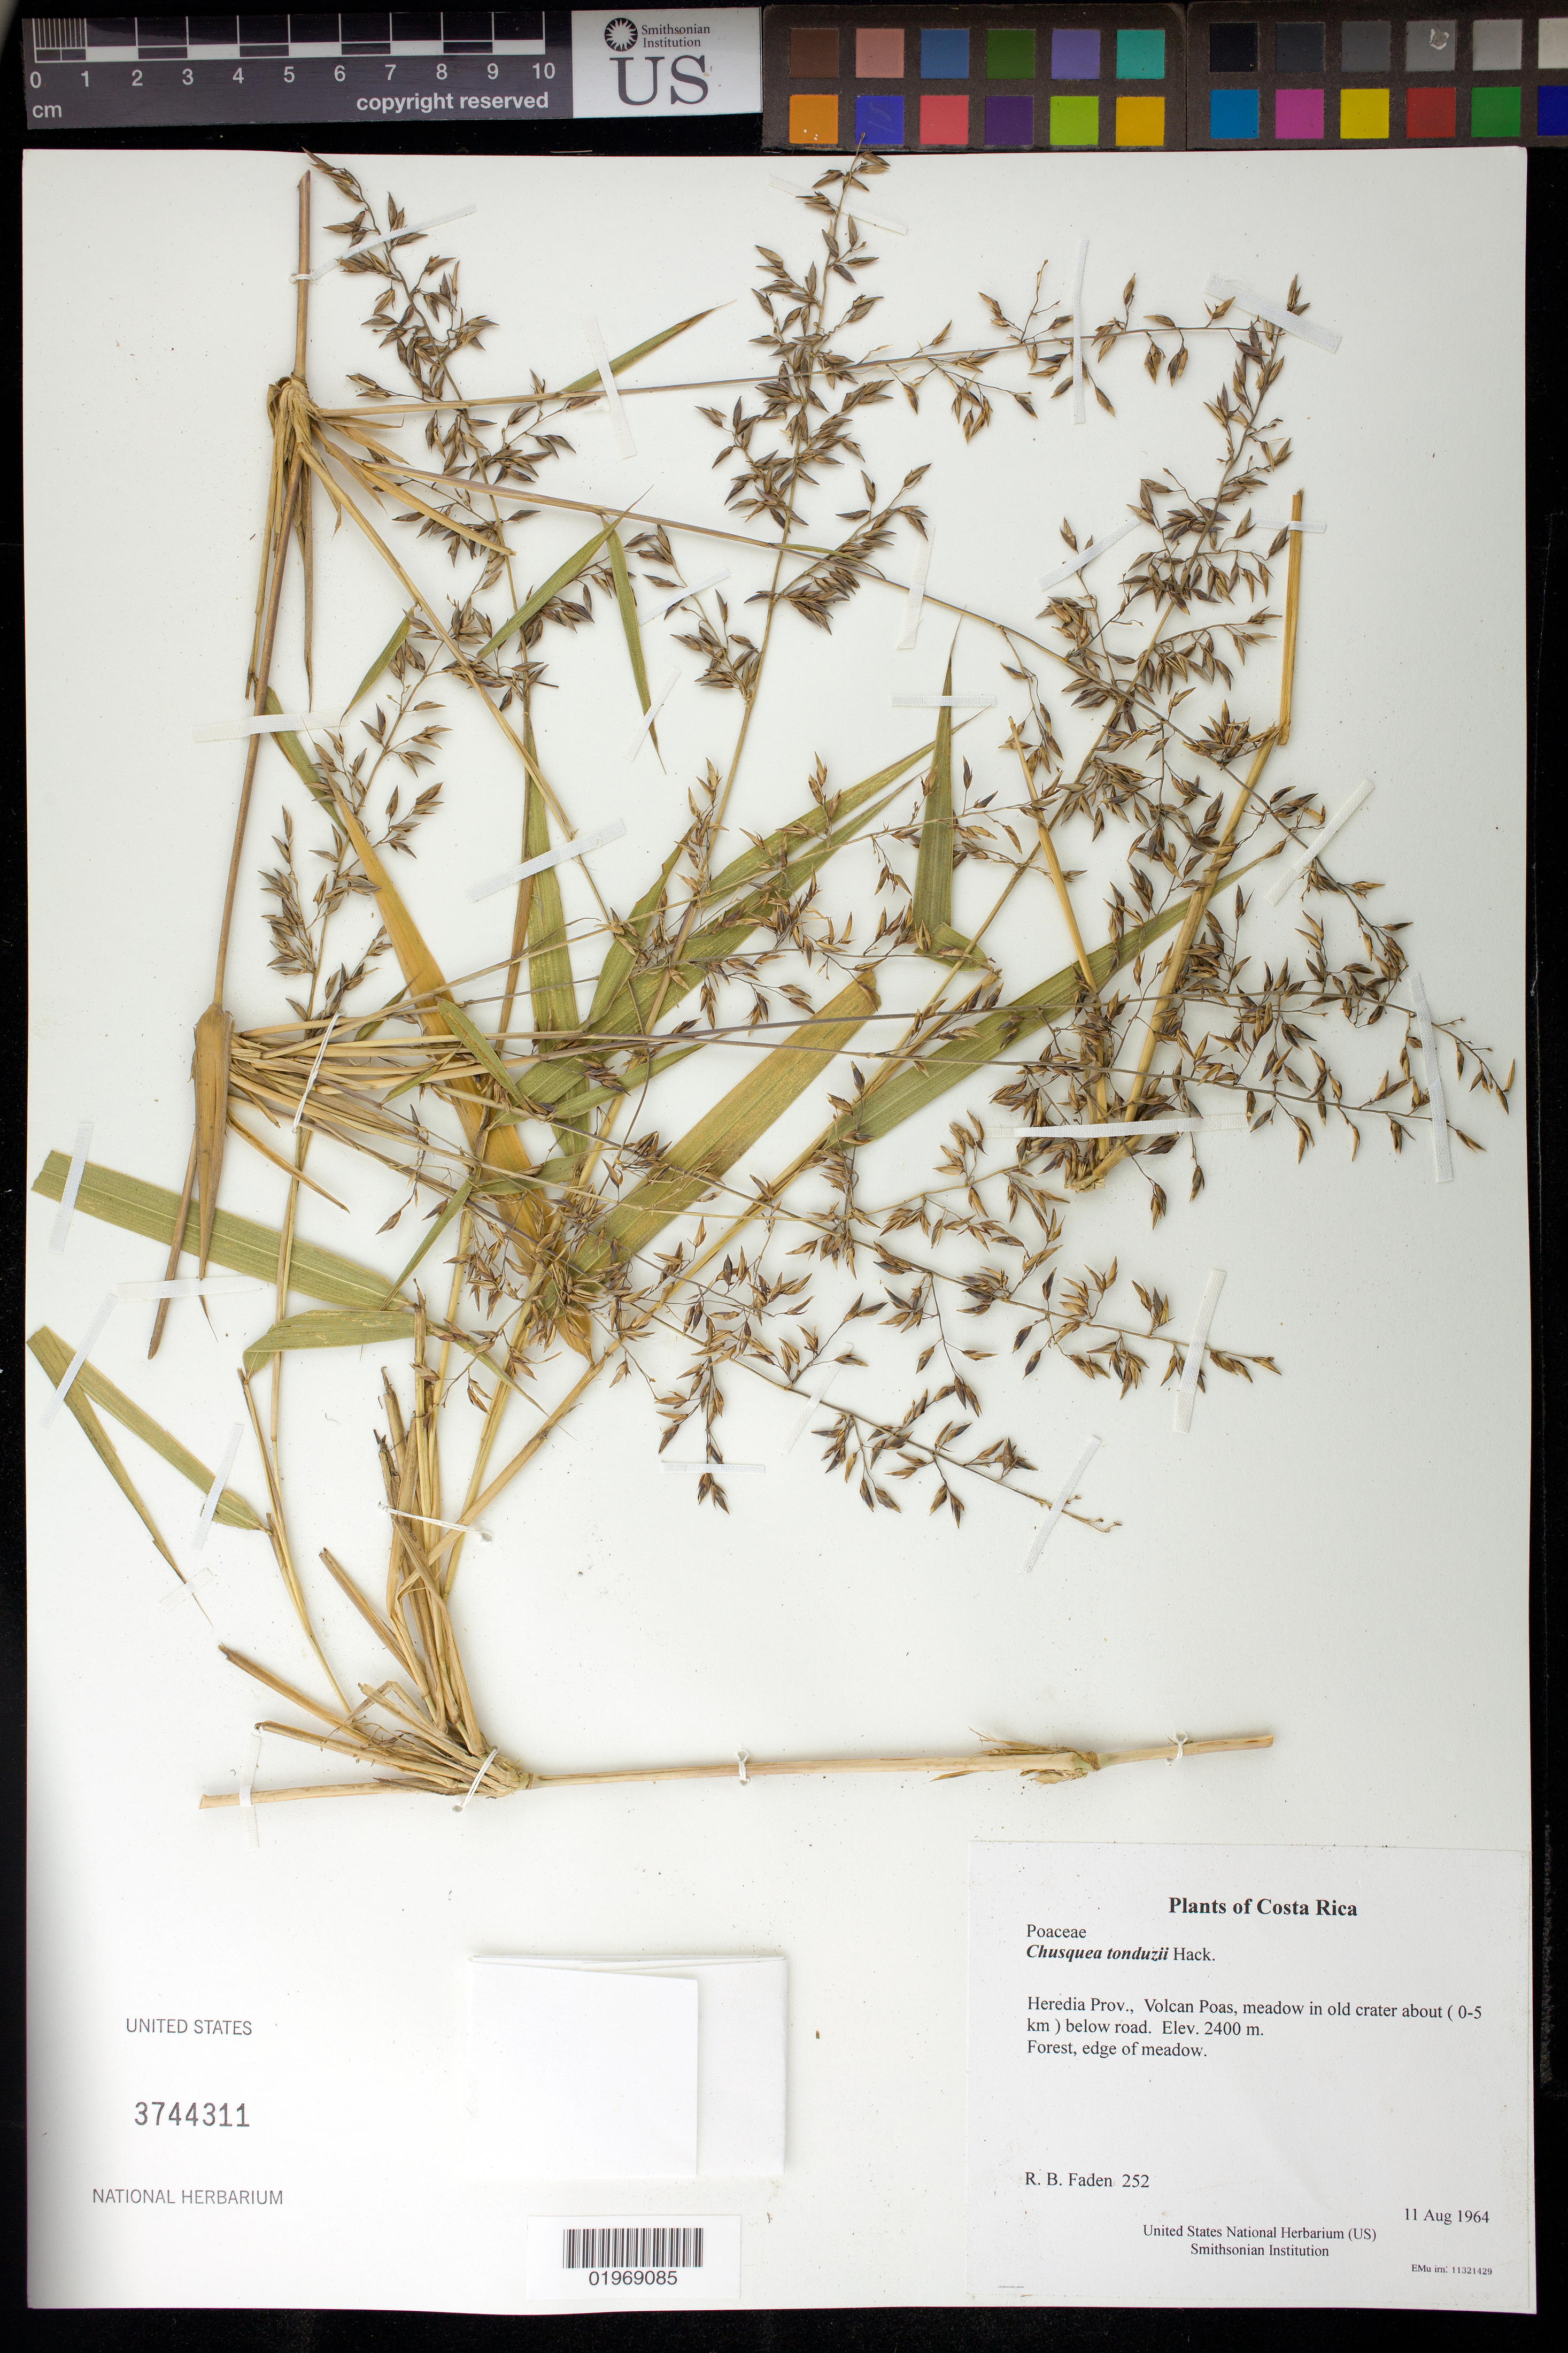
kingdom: Plantae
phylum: Tracheophyta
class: Liliopsida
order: Poales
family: Poaceae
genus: Chusquea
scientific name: Chusquea tonduzii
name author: Hack.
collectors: R. B. Faden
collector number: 252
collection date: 1964-08-11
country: Costa Rica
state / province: Heredia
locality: Volcan Poas, meadow in old crater about ( 0-5 km ) below road.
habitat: Forest, edge of meadow.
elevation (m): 2400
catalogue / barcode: US 3744311